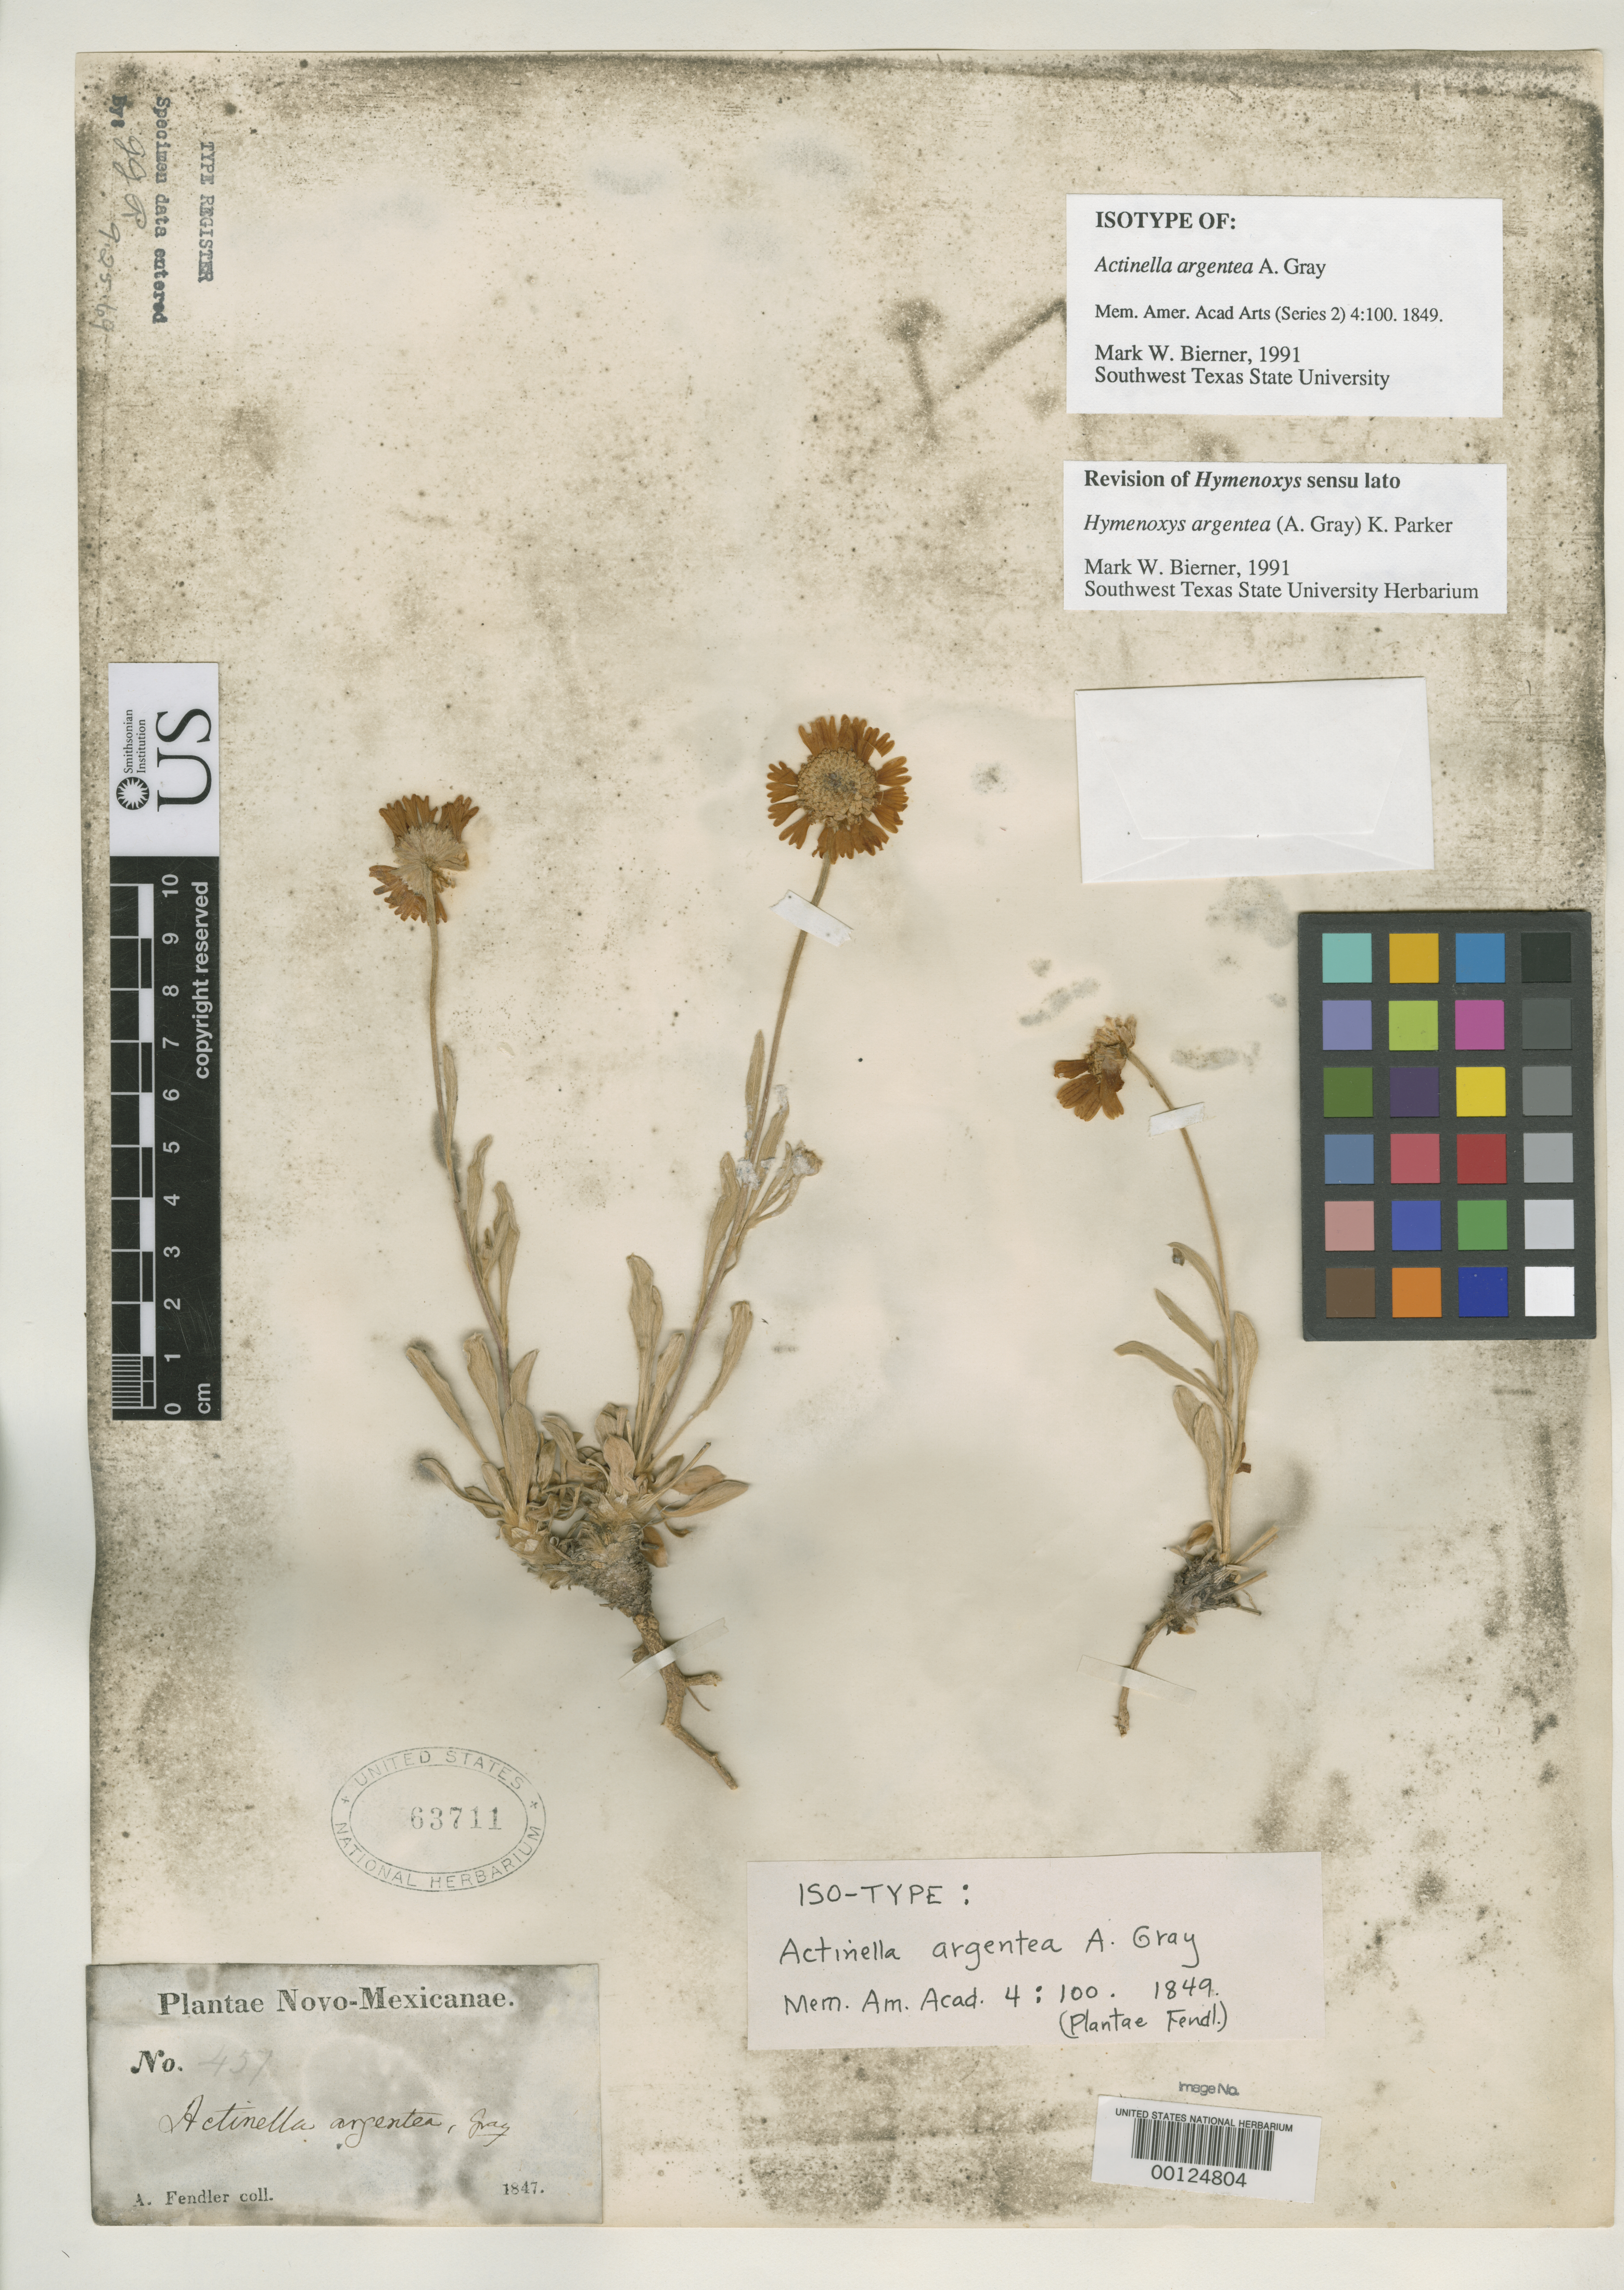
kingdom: Plantae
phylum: Tracheophyta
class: Magnoliopsida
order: Asterales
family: Asteraceae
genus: Actinella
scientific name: Actinella argentea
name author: A. Gray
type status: Isotype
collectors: A. Fendler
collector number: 457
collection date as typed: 1847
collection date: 1847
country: United States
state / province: New Mexico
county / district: Santa Fe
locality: Santa Fe.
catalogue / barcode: US 63711